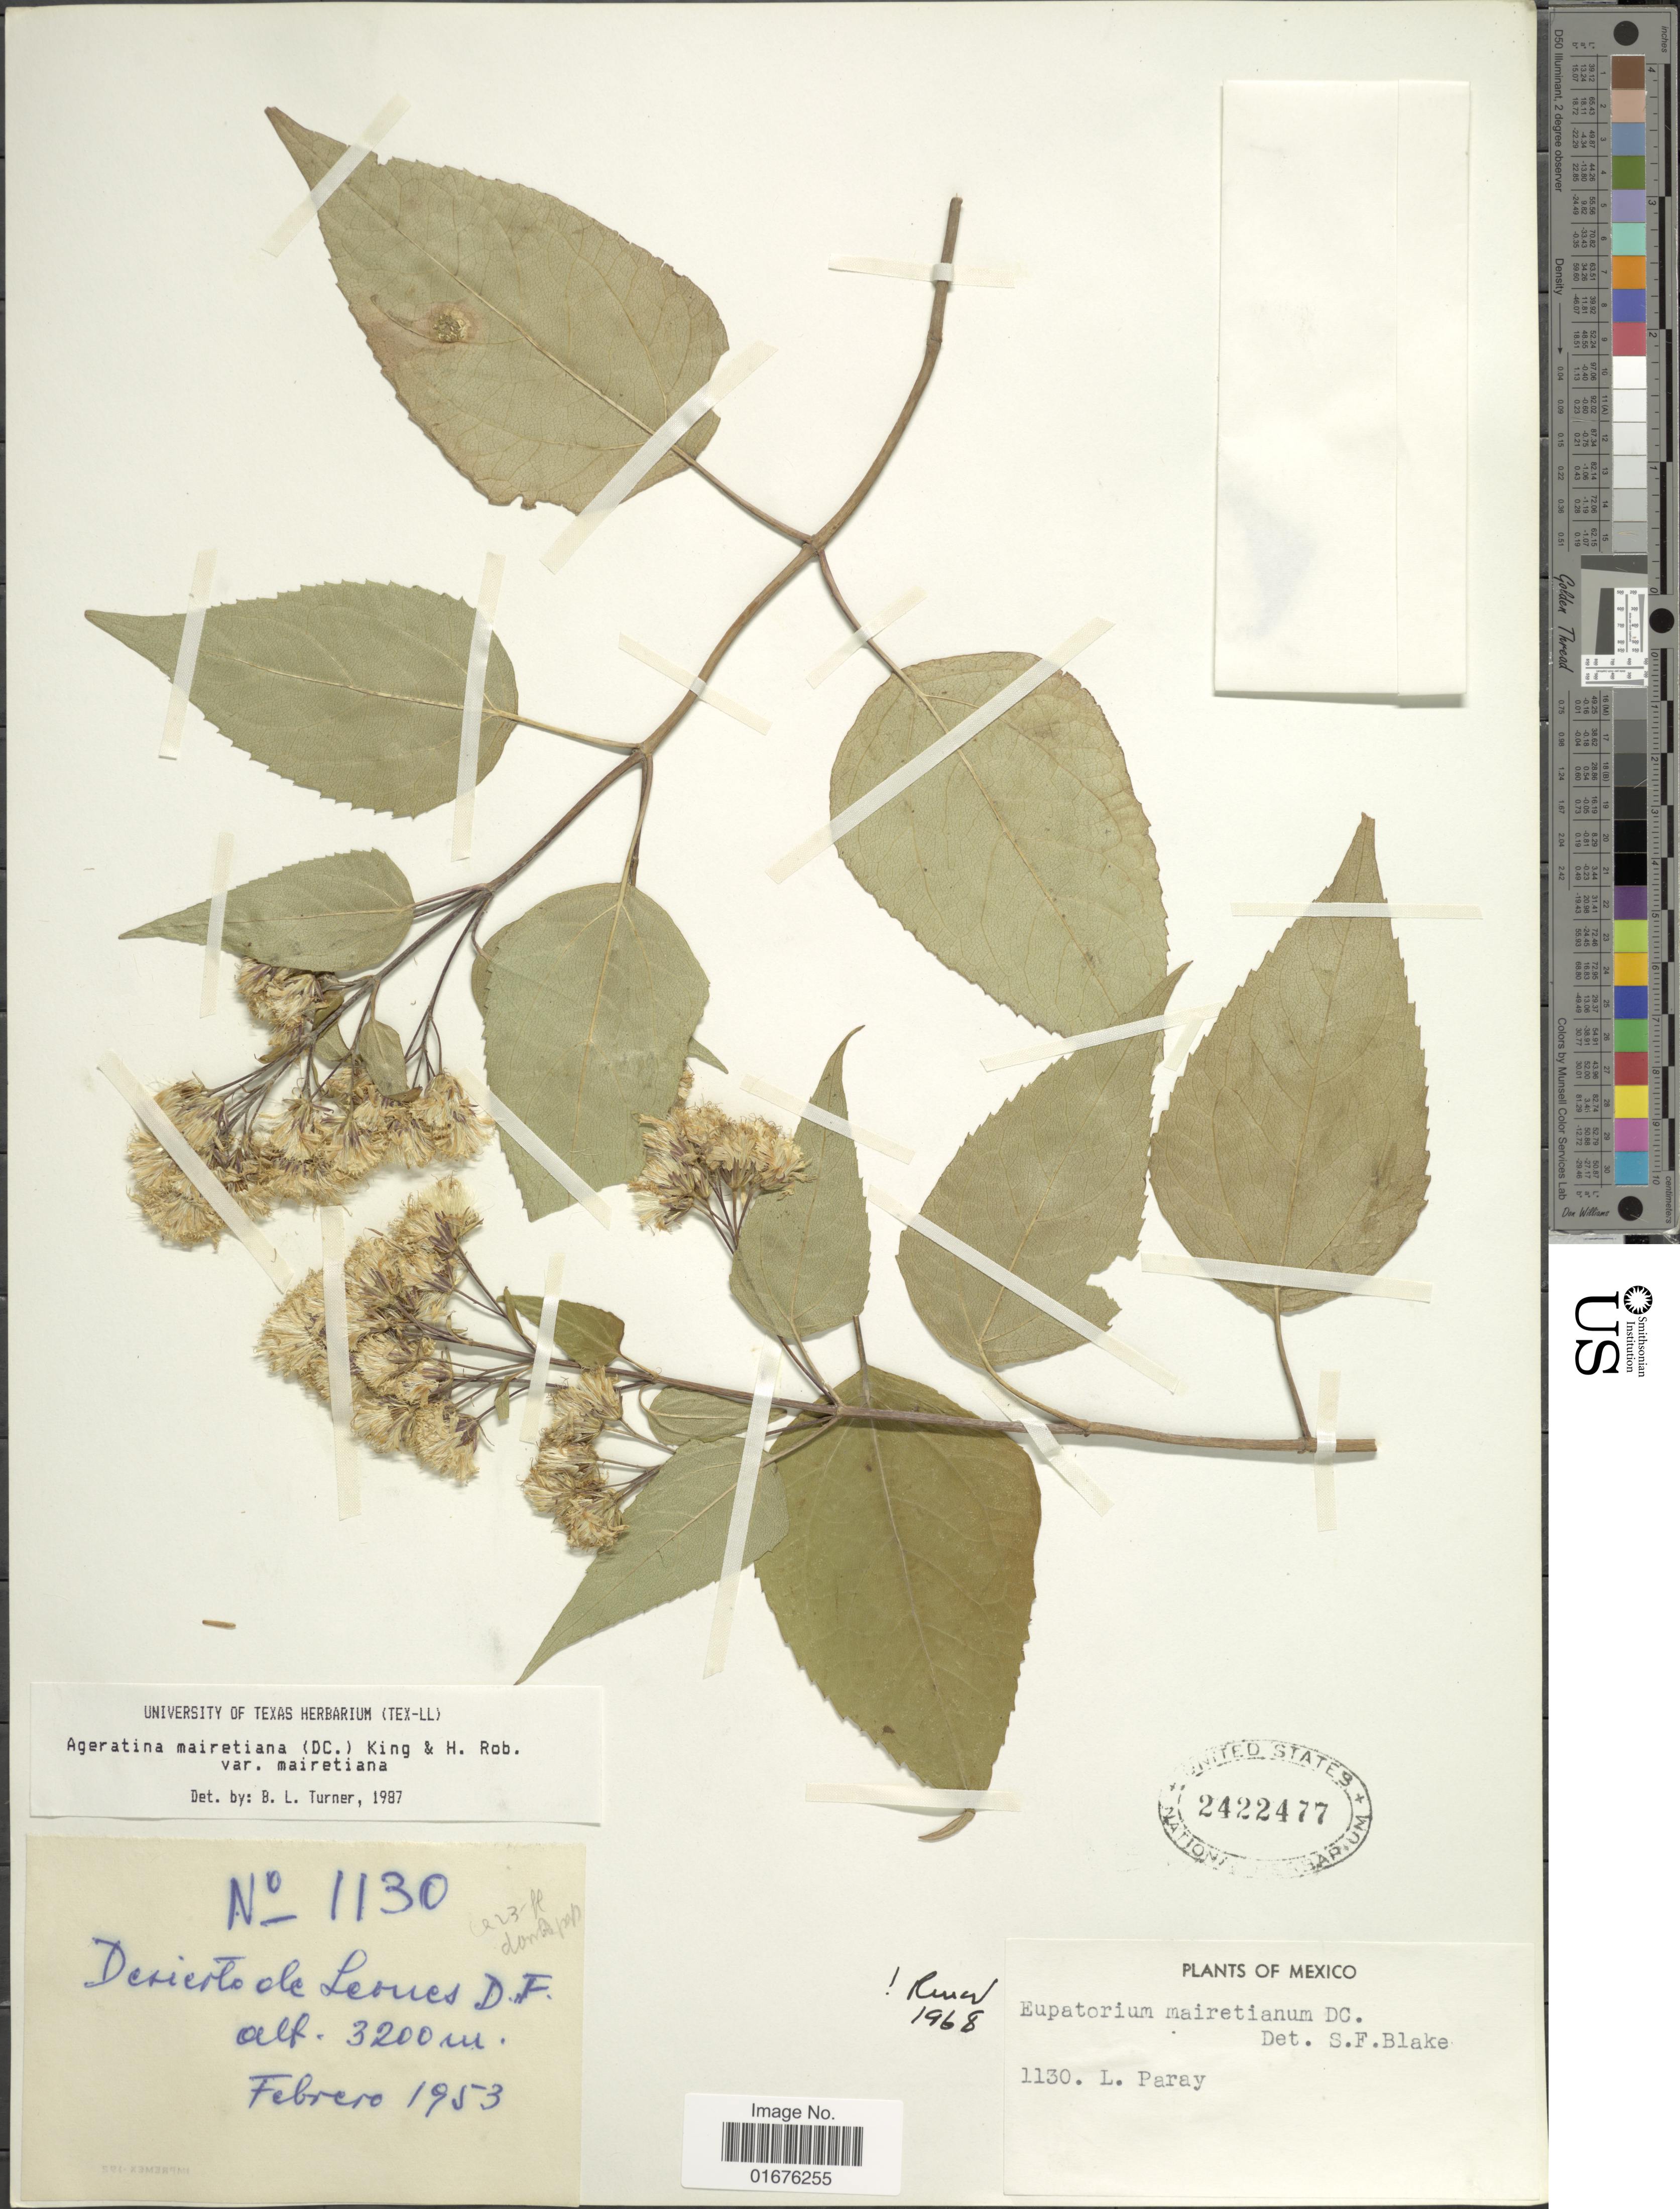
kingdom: Plantae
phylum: Tracheophyta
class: Magnoliopsida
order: Asterales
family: Asteraceae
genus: Ageratina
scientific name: Ageratina mairetiana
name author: (DC.) R.M. King & H. Rob.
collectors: L. Paray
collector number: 1130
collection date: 1953-02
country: Mexico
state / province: Distrito Federal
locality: Desierto de Leones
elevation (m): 3200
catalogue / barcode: US 2422477